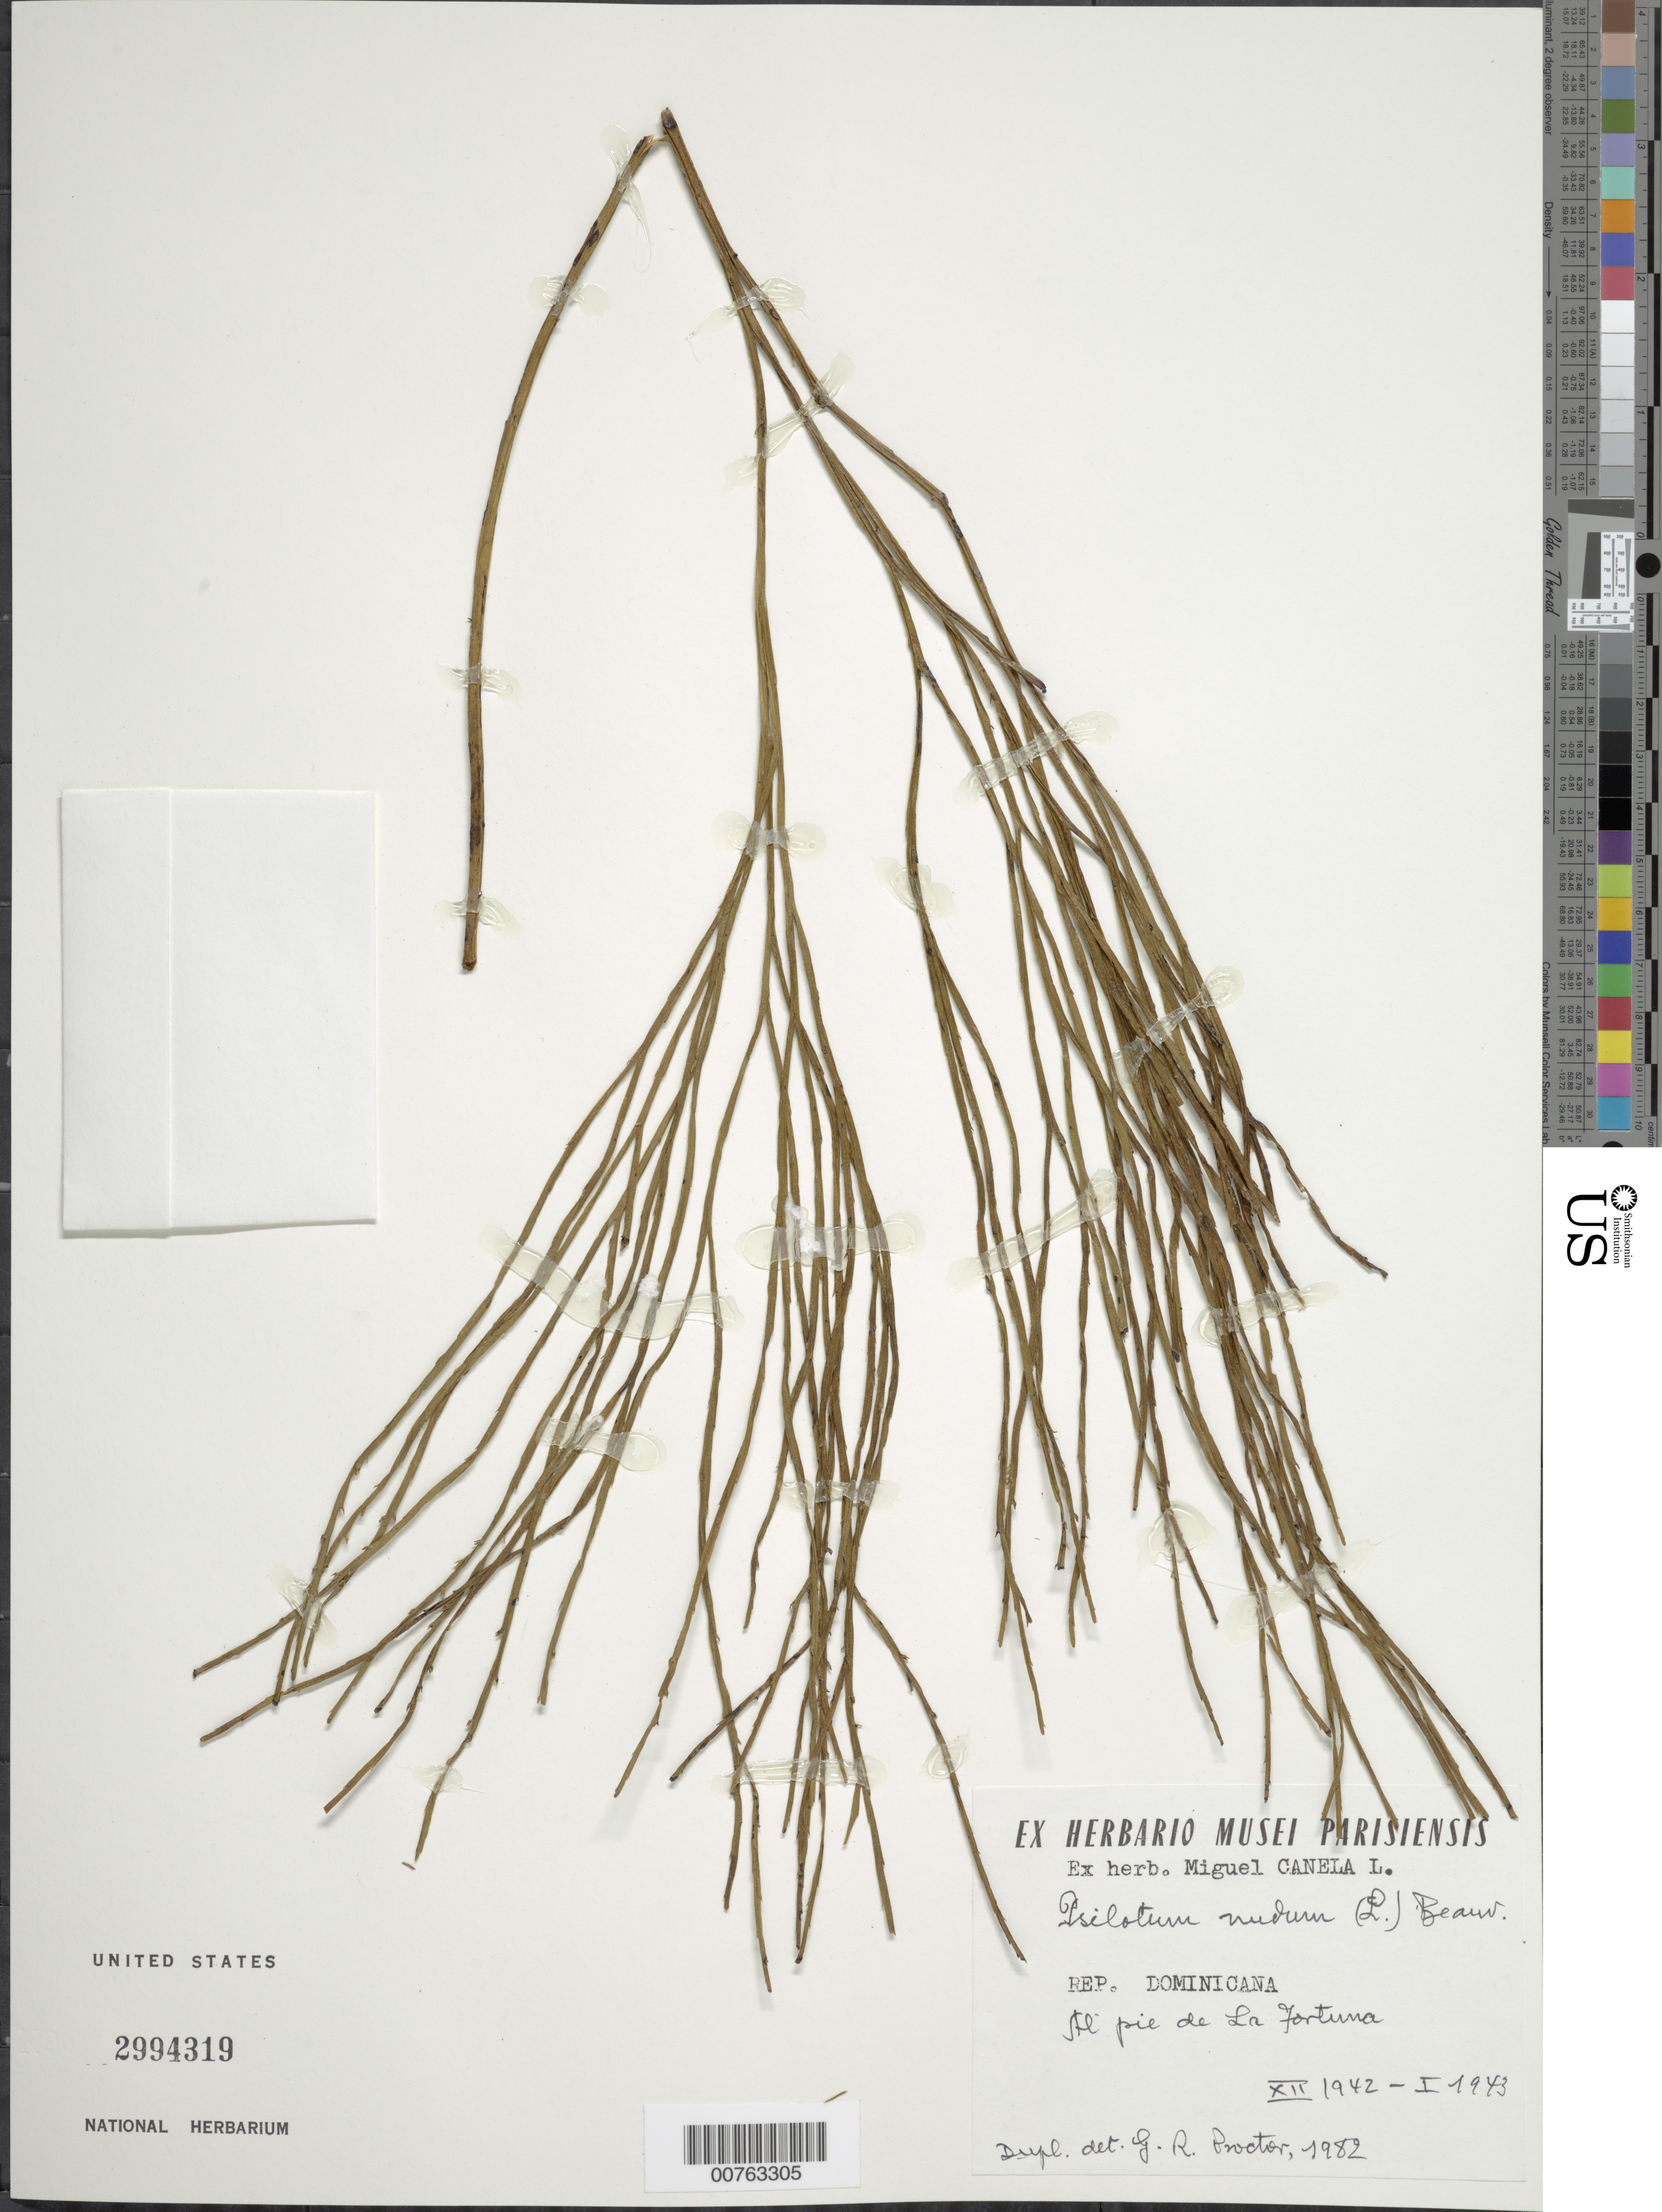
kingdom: Plantae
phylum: Tracheophyta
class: Polypodiopsida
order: Psilotales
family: Psilotaceae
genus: Psilotum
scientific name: Psilotum nudum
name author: (L.) P. Beauv.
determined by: Proctor, G. R.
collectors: M. Canela Lazaro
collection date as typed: Dec 1943 to -- Jan 1944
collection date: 1943-12/1944-01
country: Dominican Republic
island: Hispaniola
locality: Pie de La Fortuna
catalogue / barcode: US 2994319